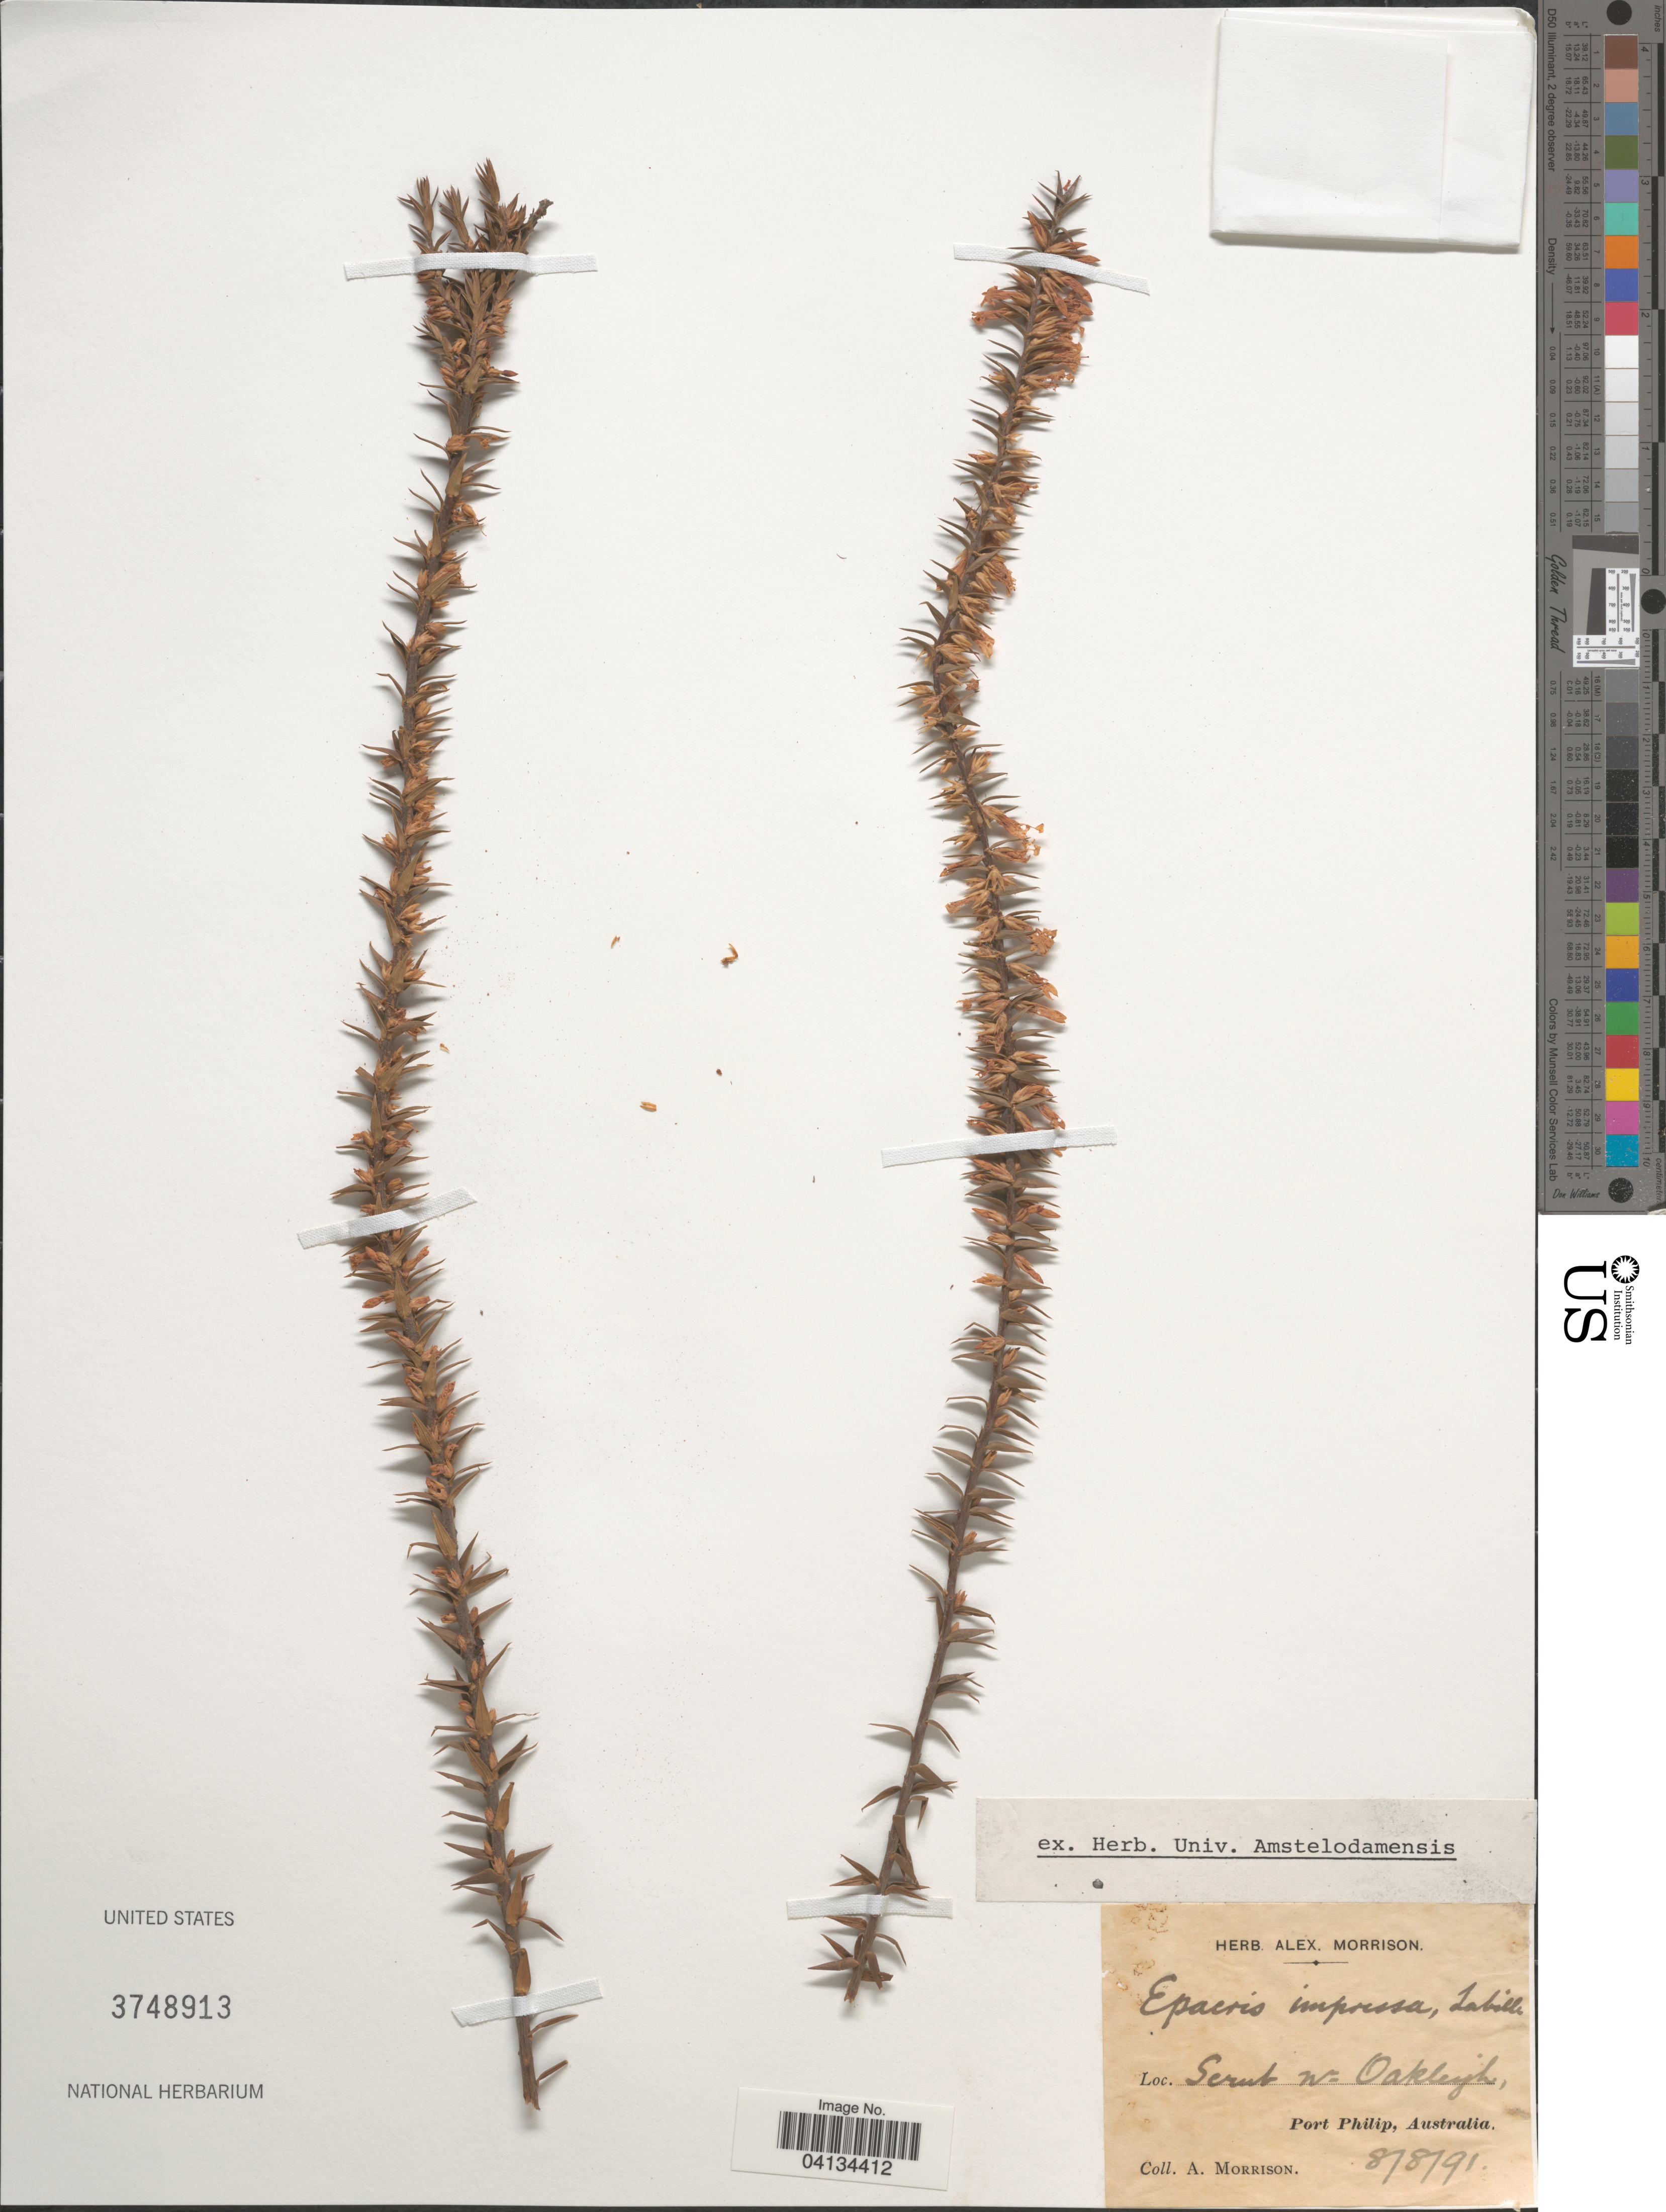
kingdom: Plantae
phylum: Tracheophyta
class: Magnoliopsida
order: Ericales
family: Ericaceae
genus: Epacris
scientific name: Epacris impressa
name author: Labill.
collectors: A. Morrison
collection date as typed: Transcribed d/m/y: 8/8/91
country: Australia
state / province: Victoria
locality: Scrub W. Oakleigh, Port Philip.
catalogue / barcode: US 3748913